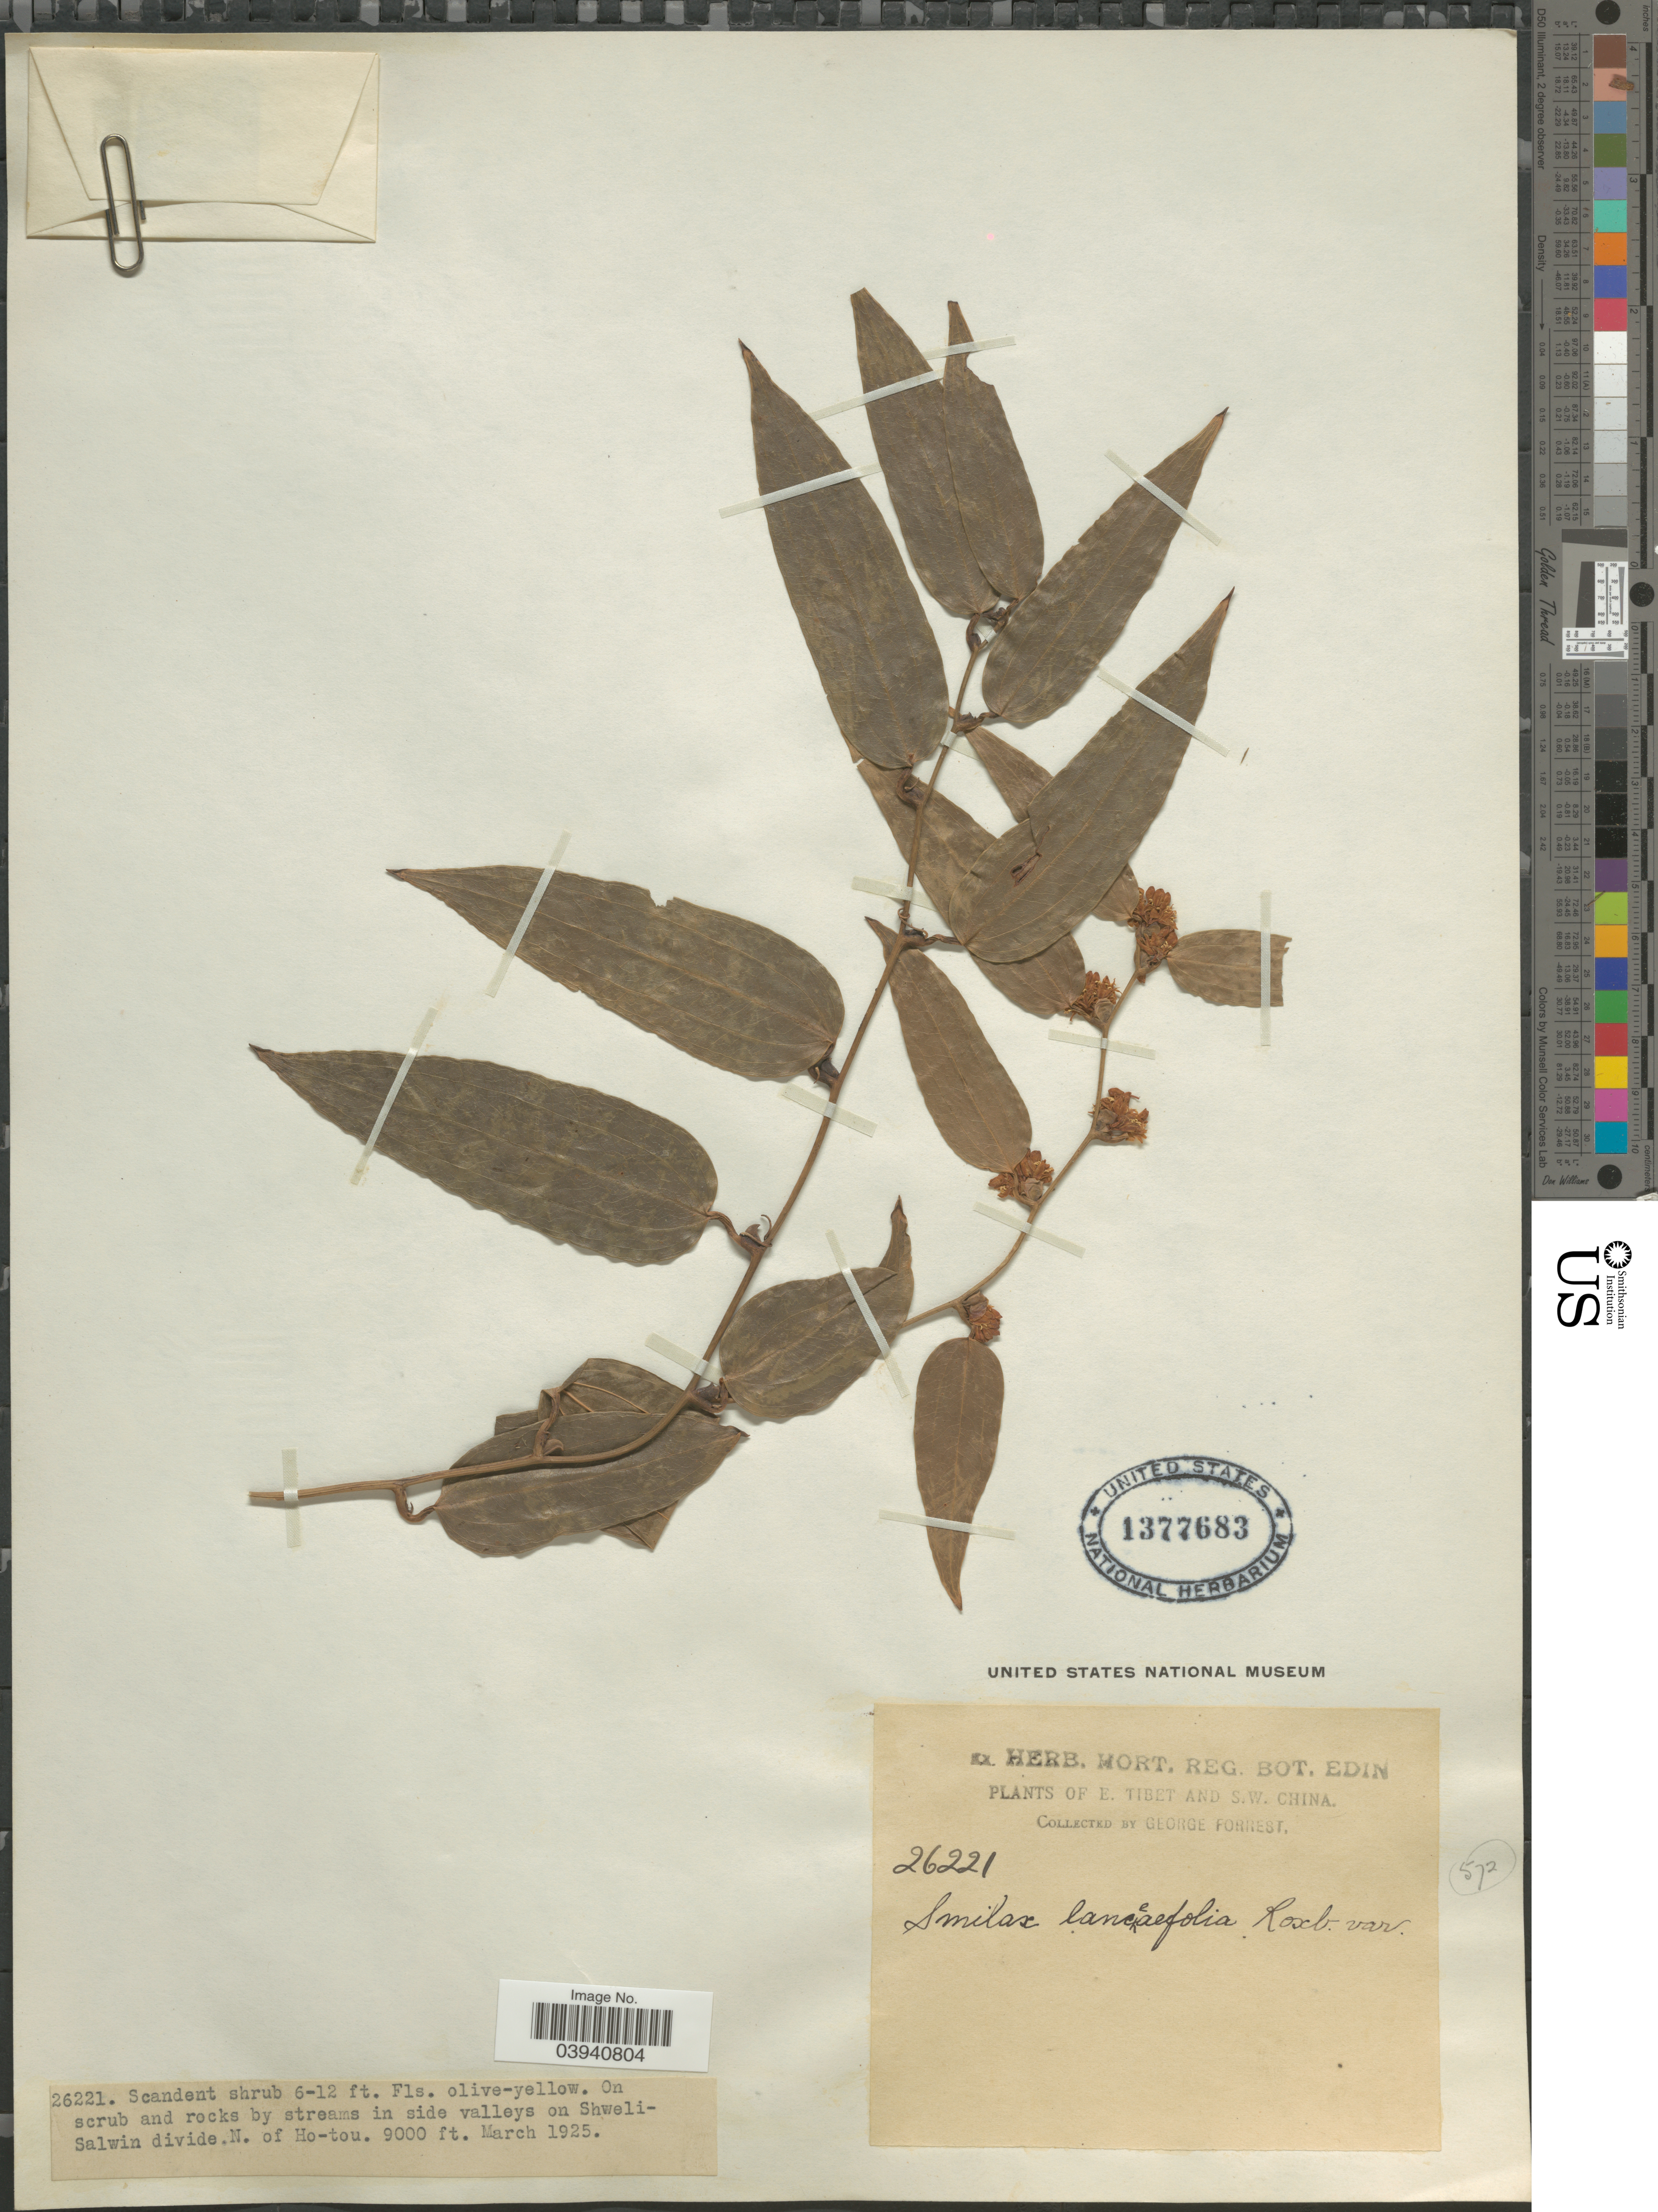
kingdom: Plantae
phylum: Tracheophyta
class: Liliopsida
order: Liliales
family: Smilacaceae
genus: Smilax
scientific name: Smilax lanceifolia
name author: Roxb.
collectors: G. Forrest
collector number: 26221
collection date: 1925-03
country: China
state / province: Xizang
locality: E. Tibet and S. W. China. On scrub and rocks by streams in side valleys on Shweli-Salwin divide. N. of Ho-tou.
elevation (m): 2743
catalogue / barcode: US 1377683